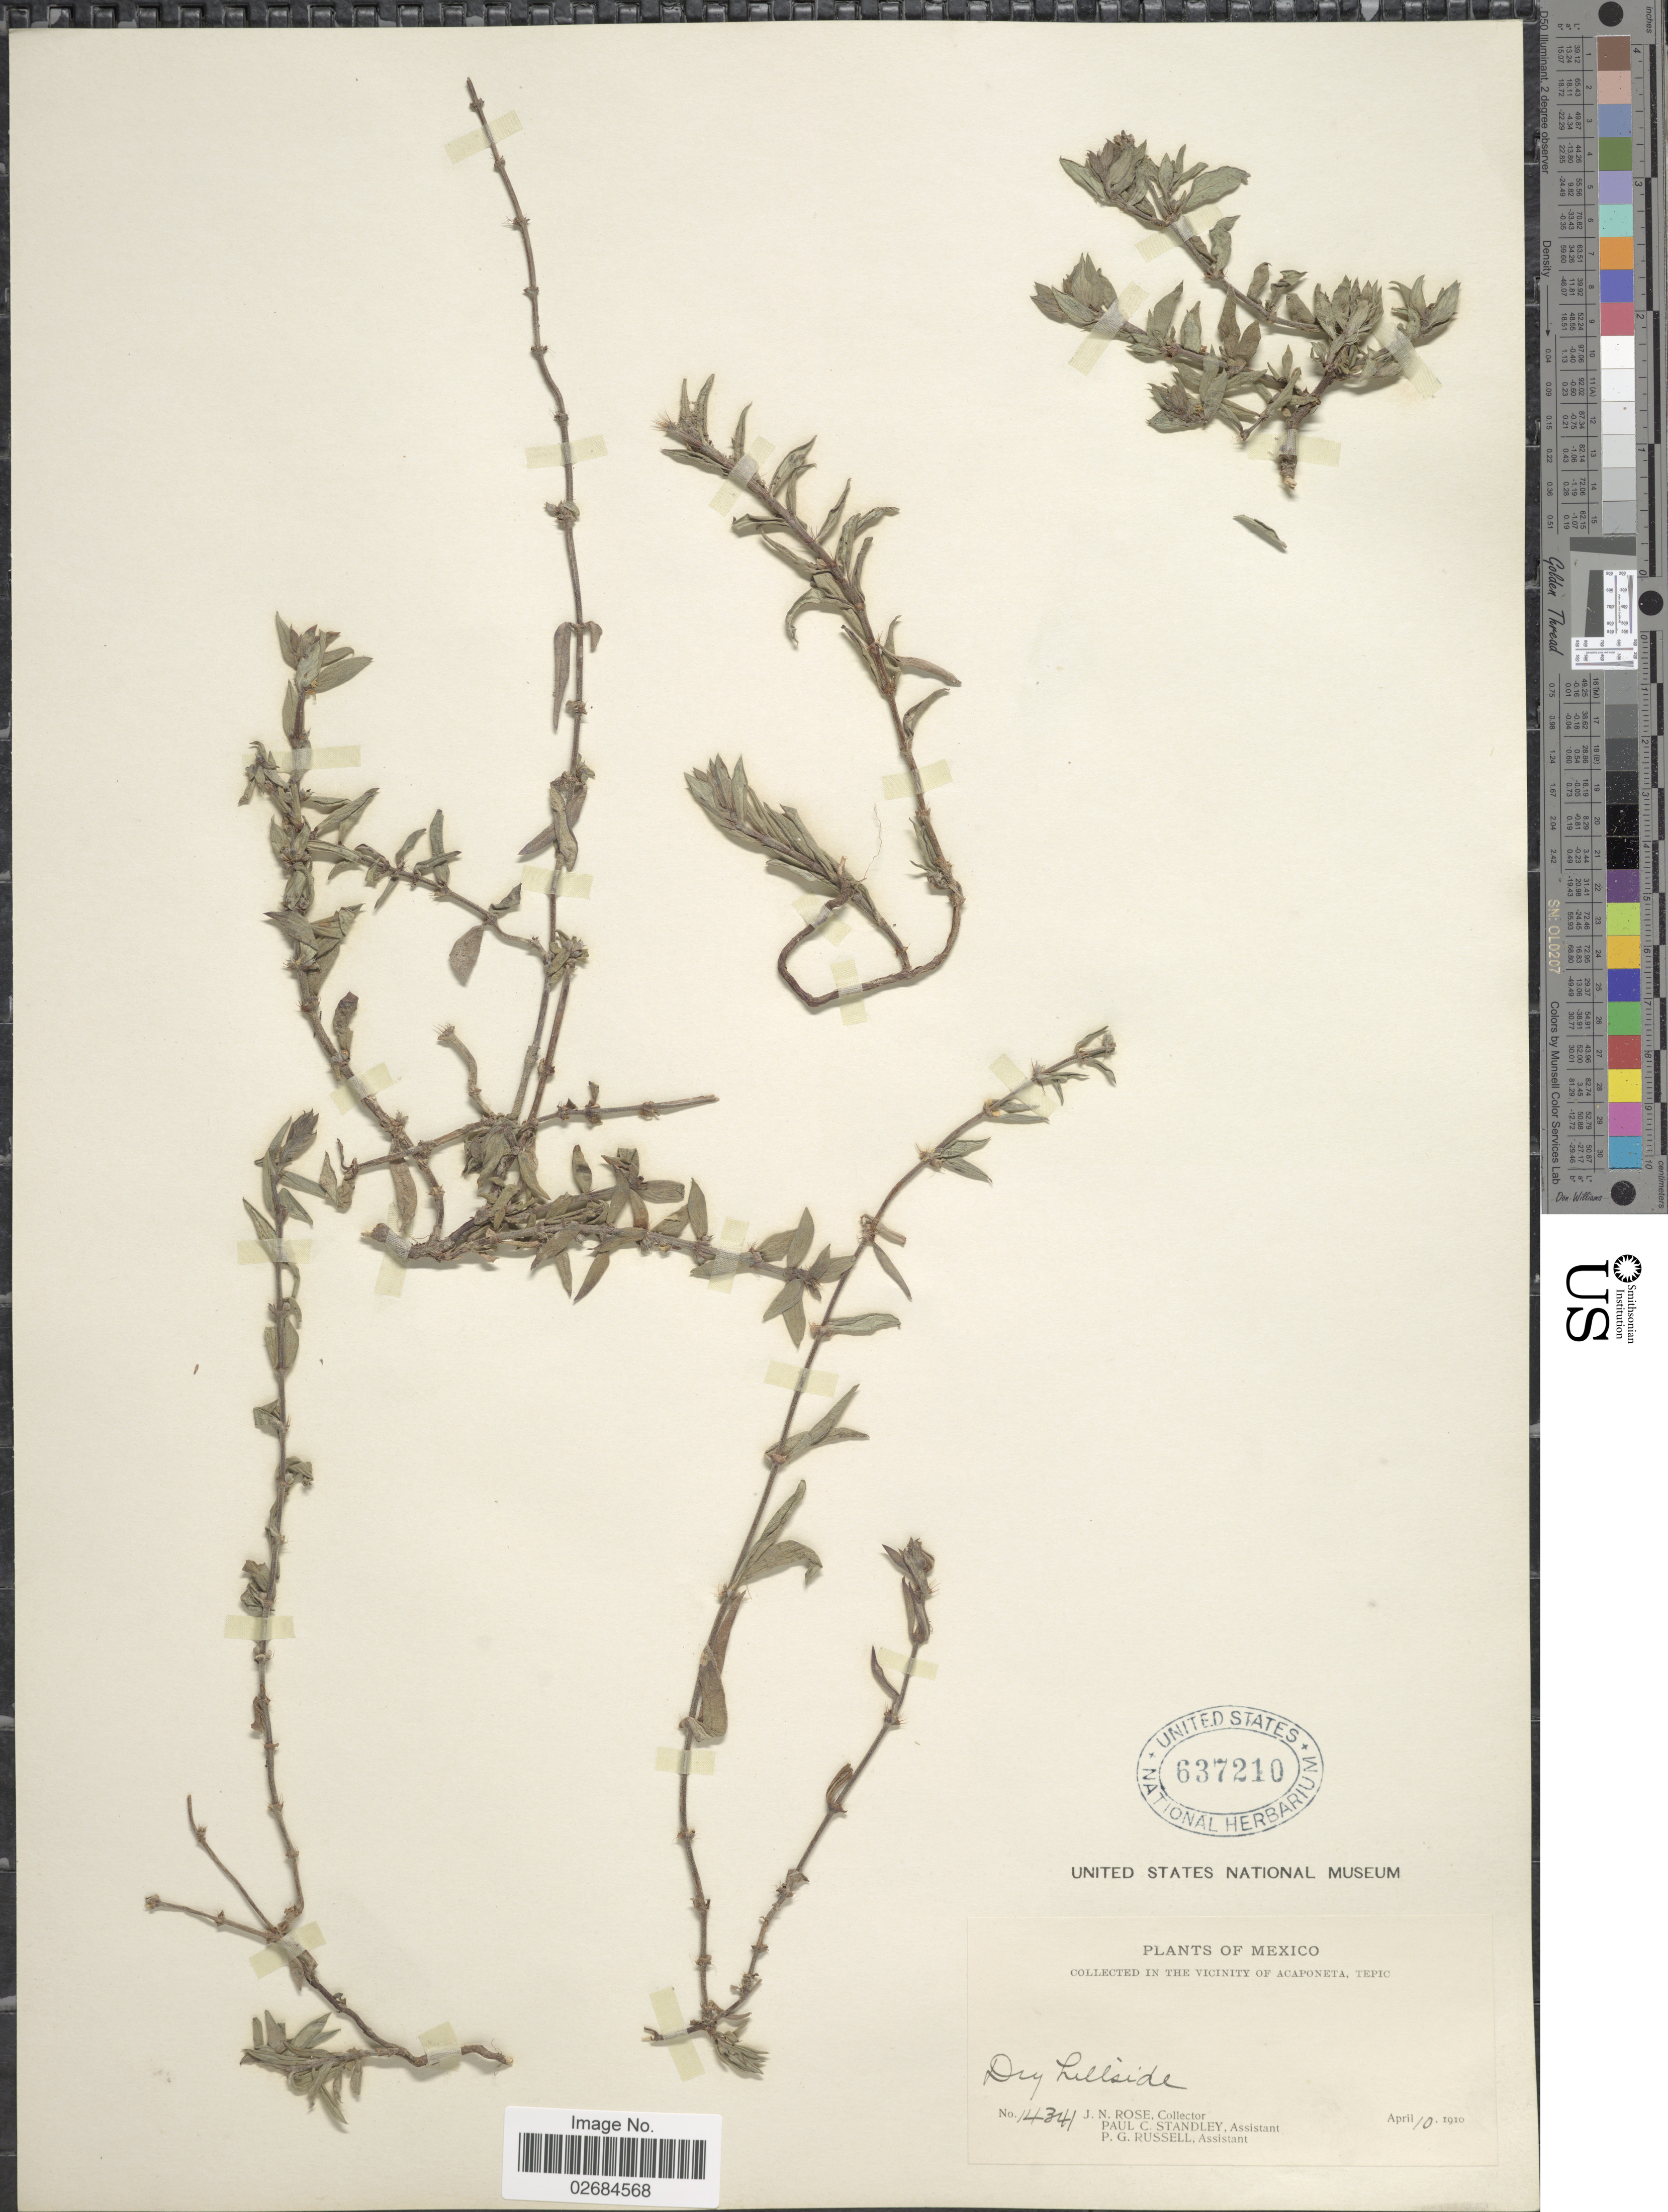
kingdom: Plantae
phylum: Tracheophyta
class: Magnoliopsida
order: Gentianales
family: Rubiaceae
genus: Diodia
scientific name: Diodia teres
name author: Walter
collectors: J. N. Rose, P. C. Standley & P. G. Russell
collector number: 14341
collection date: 1910-04-10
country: Mexico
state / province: Nayarit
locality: Vicinity of Acaponeta, Tepic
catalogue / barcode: US 637210